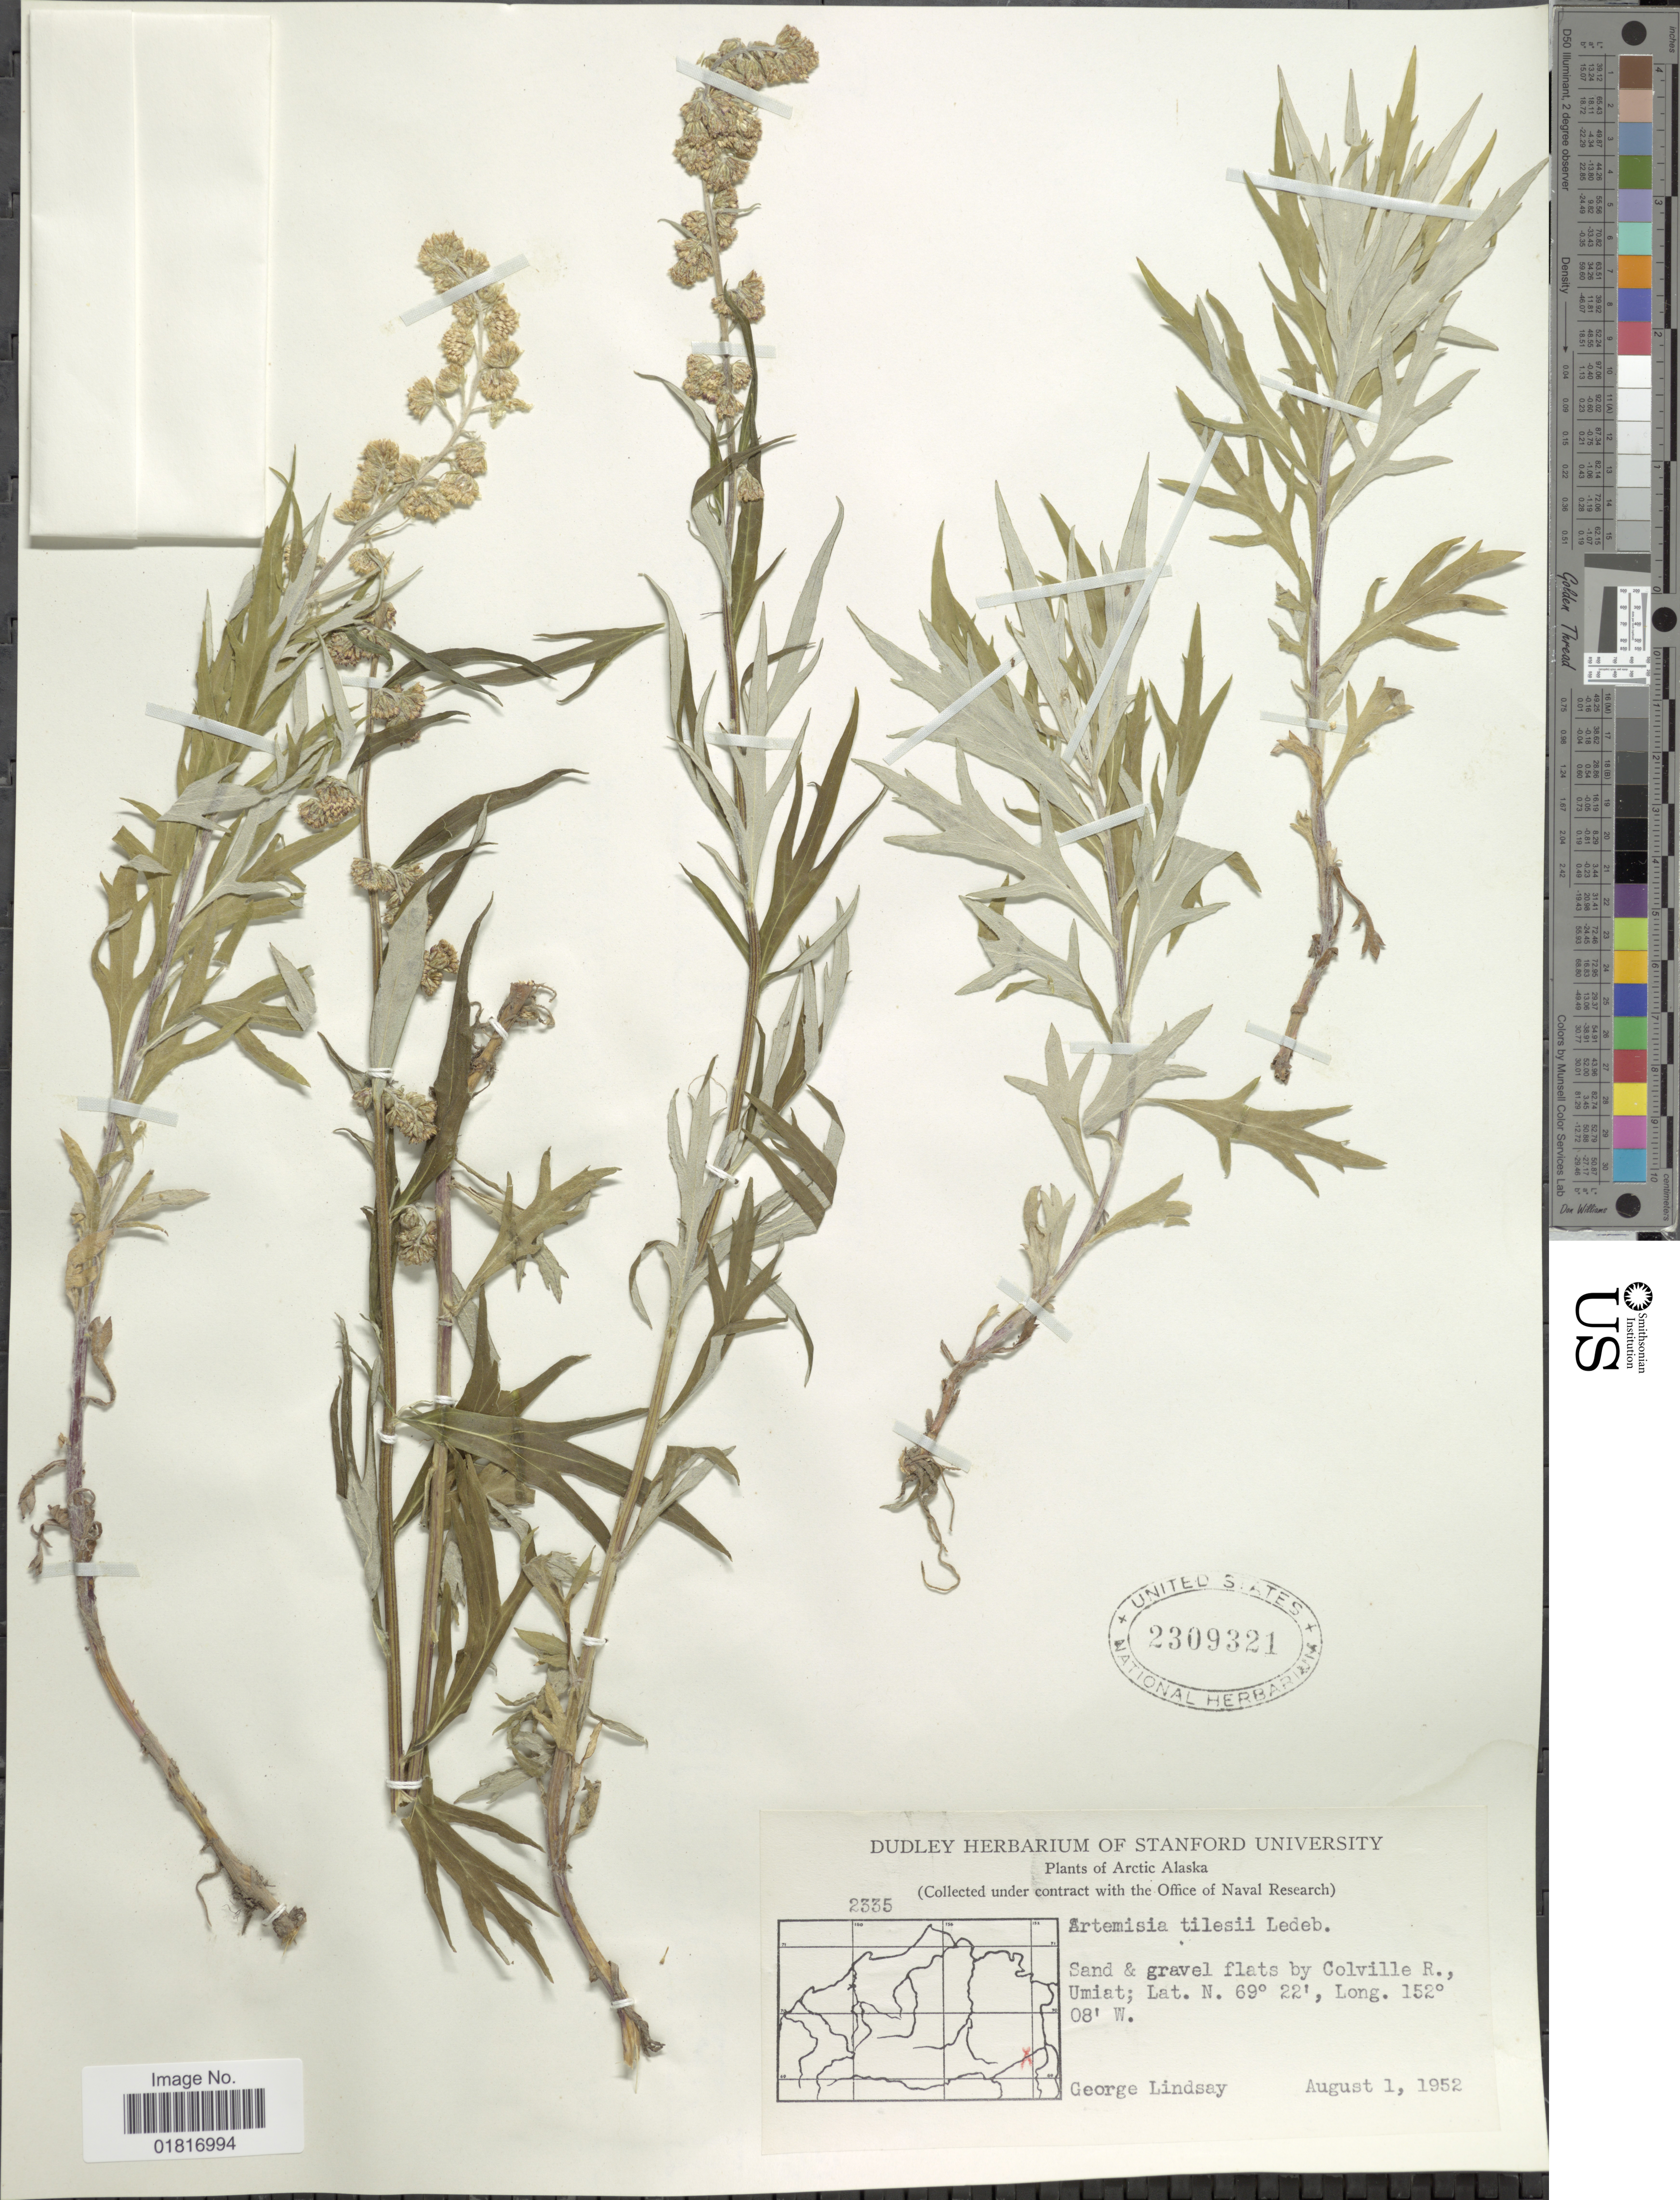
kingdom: Plantae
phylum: Tracheophyta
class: Magnoliopsida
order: Asterales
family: Asteraceae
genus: Artemisia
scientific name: Artemisia tilesii subsp. unalaschcensis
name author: (Besser) Hultén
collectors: G. Lindsay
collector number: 2335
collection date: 1952-08-01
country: United States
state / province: Alaska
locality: Arctic Alaska. Sand & garvel flat by Colville R., Umiat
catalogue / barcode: US 2309321